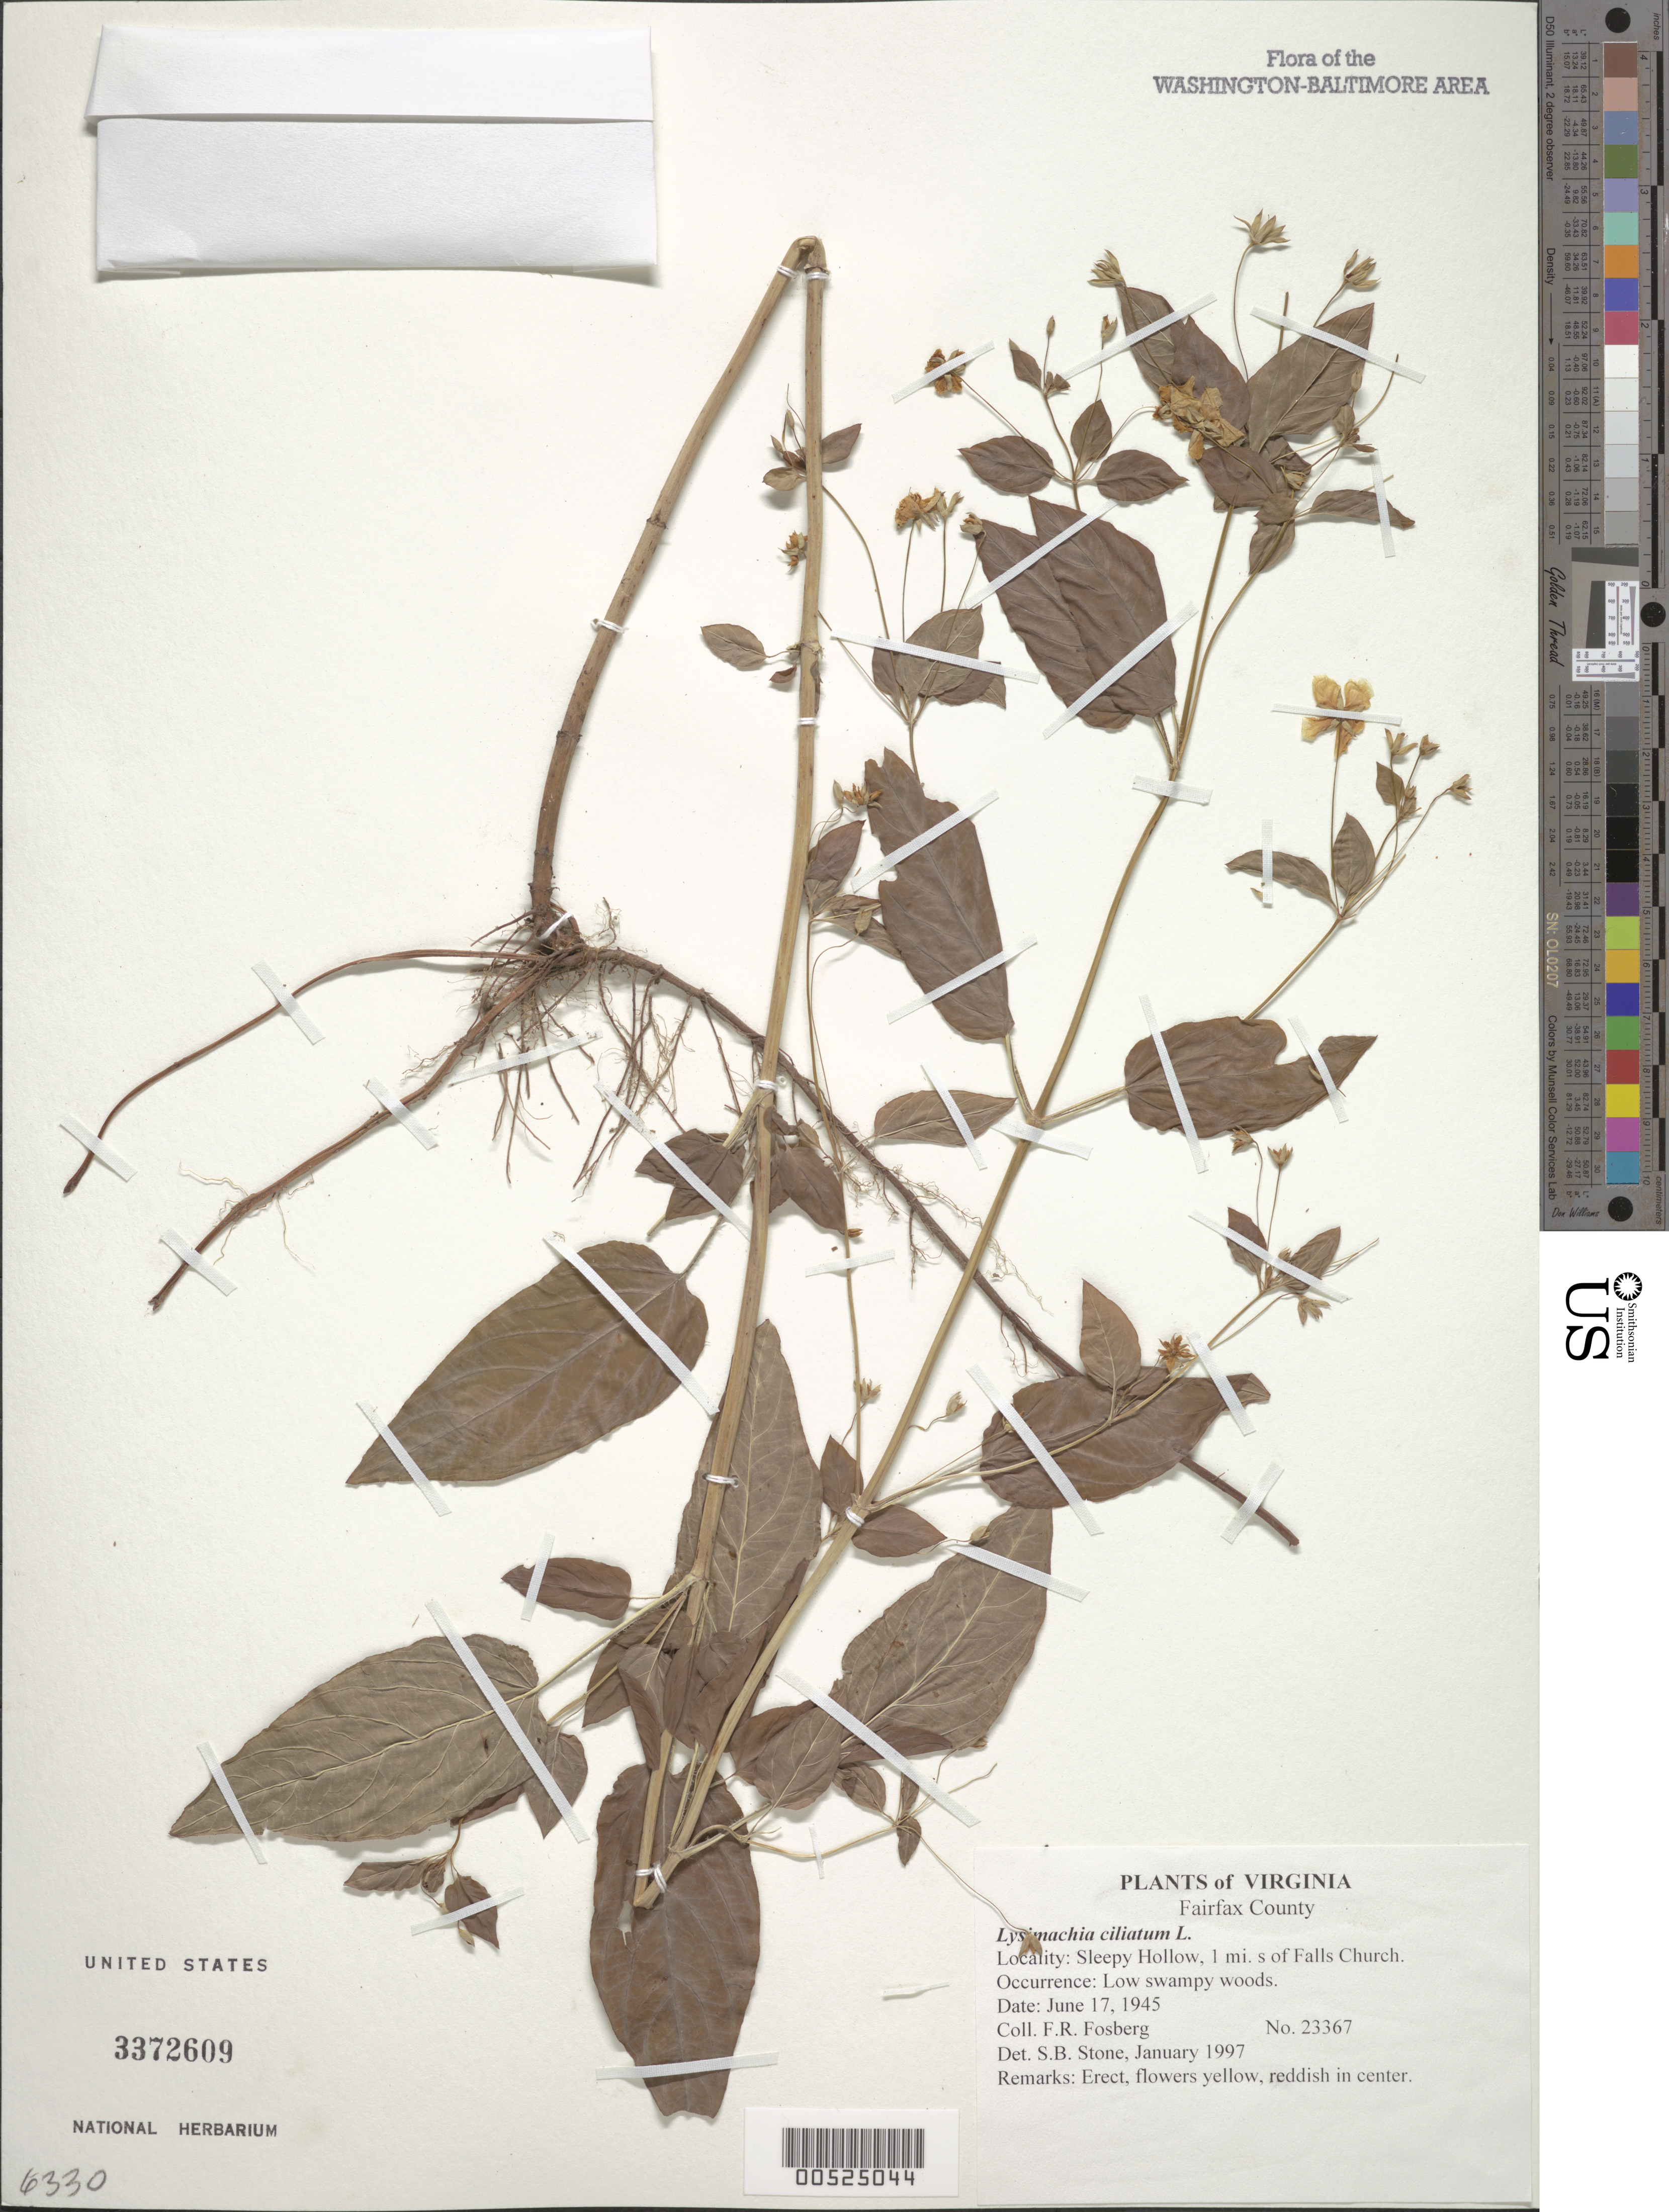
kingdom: Plantae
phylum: Tracheophyta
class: Magnoliopsida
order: Ericales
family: Primulaceae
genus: Lysimachia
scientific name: Lysimachia ciliata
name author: L.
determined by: Stone, S. B.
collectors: F. R. Fosberg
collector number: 23367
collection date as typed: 17 Jun 1945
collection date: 1945-06-17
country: United States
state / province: Virginia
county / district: Fairfax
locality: Sleepy Hollow, 1 mi. S of Falls Church.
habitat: Low swampy woods.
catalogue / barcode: US 3372609